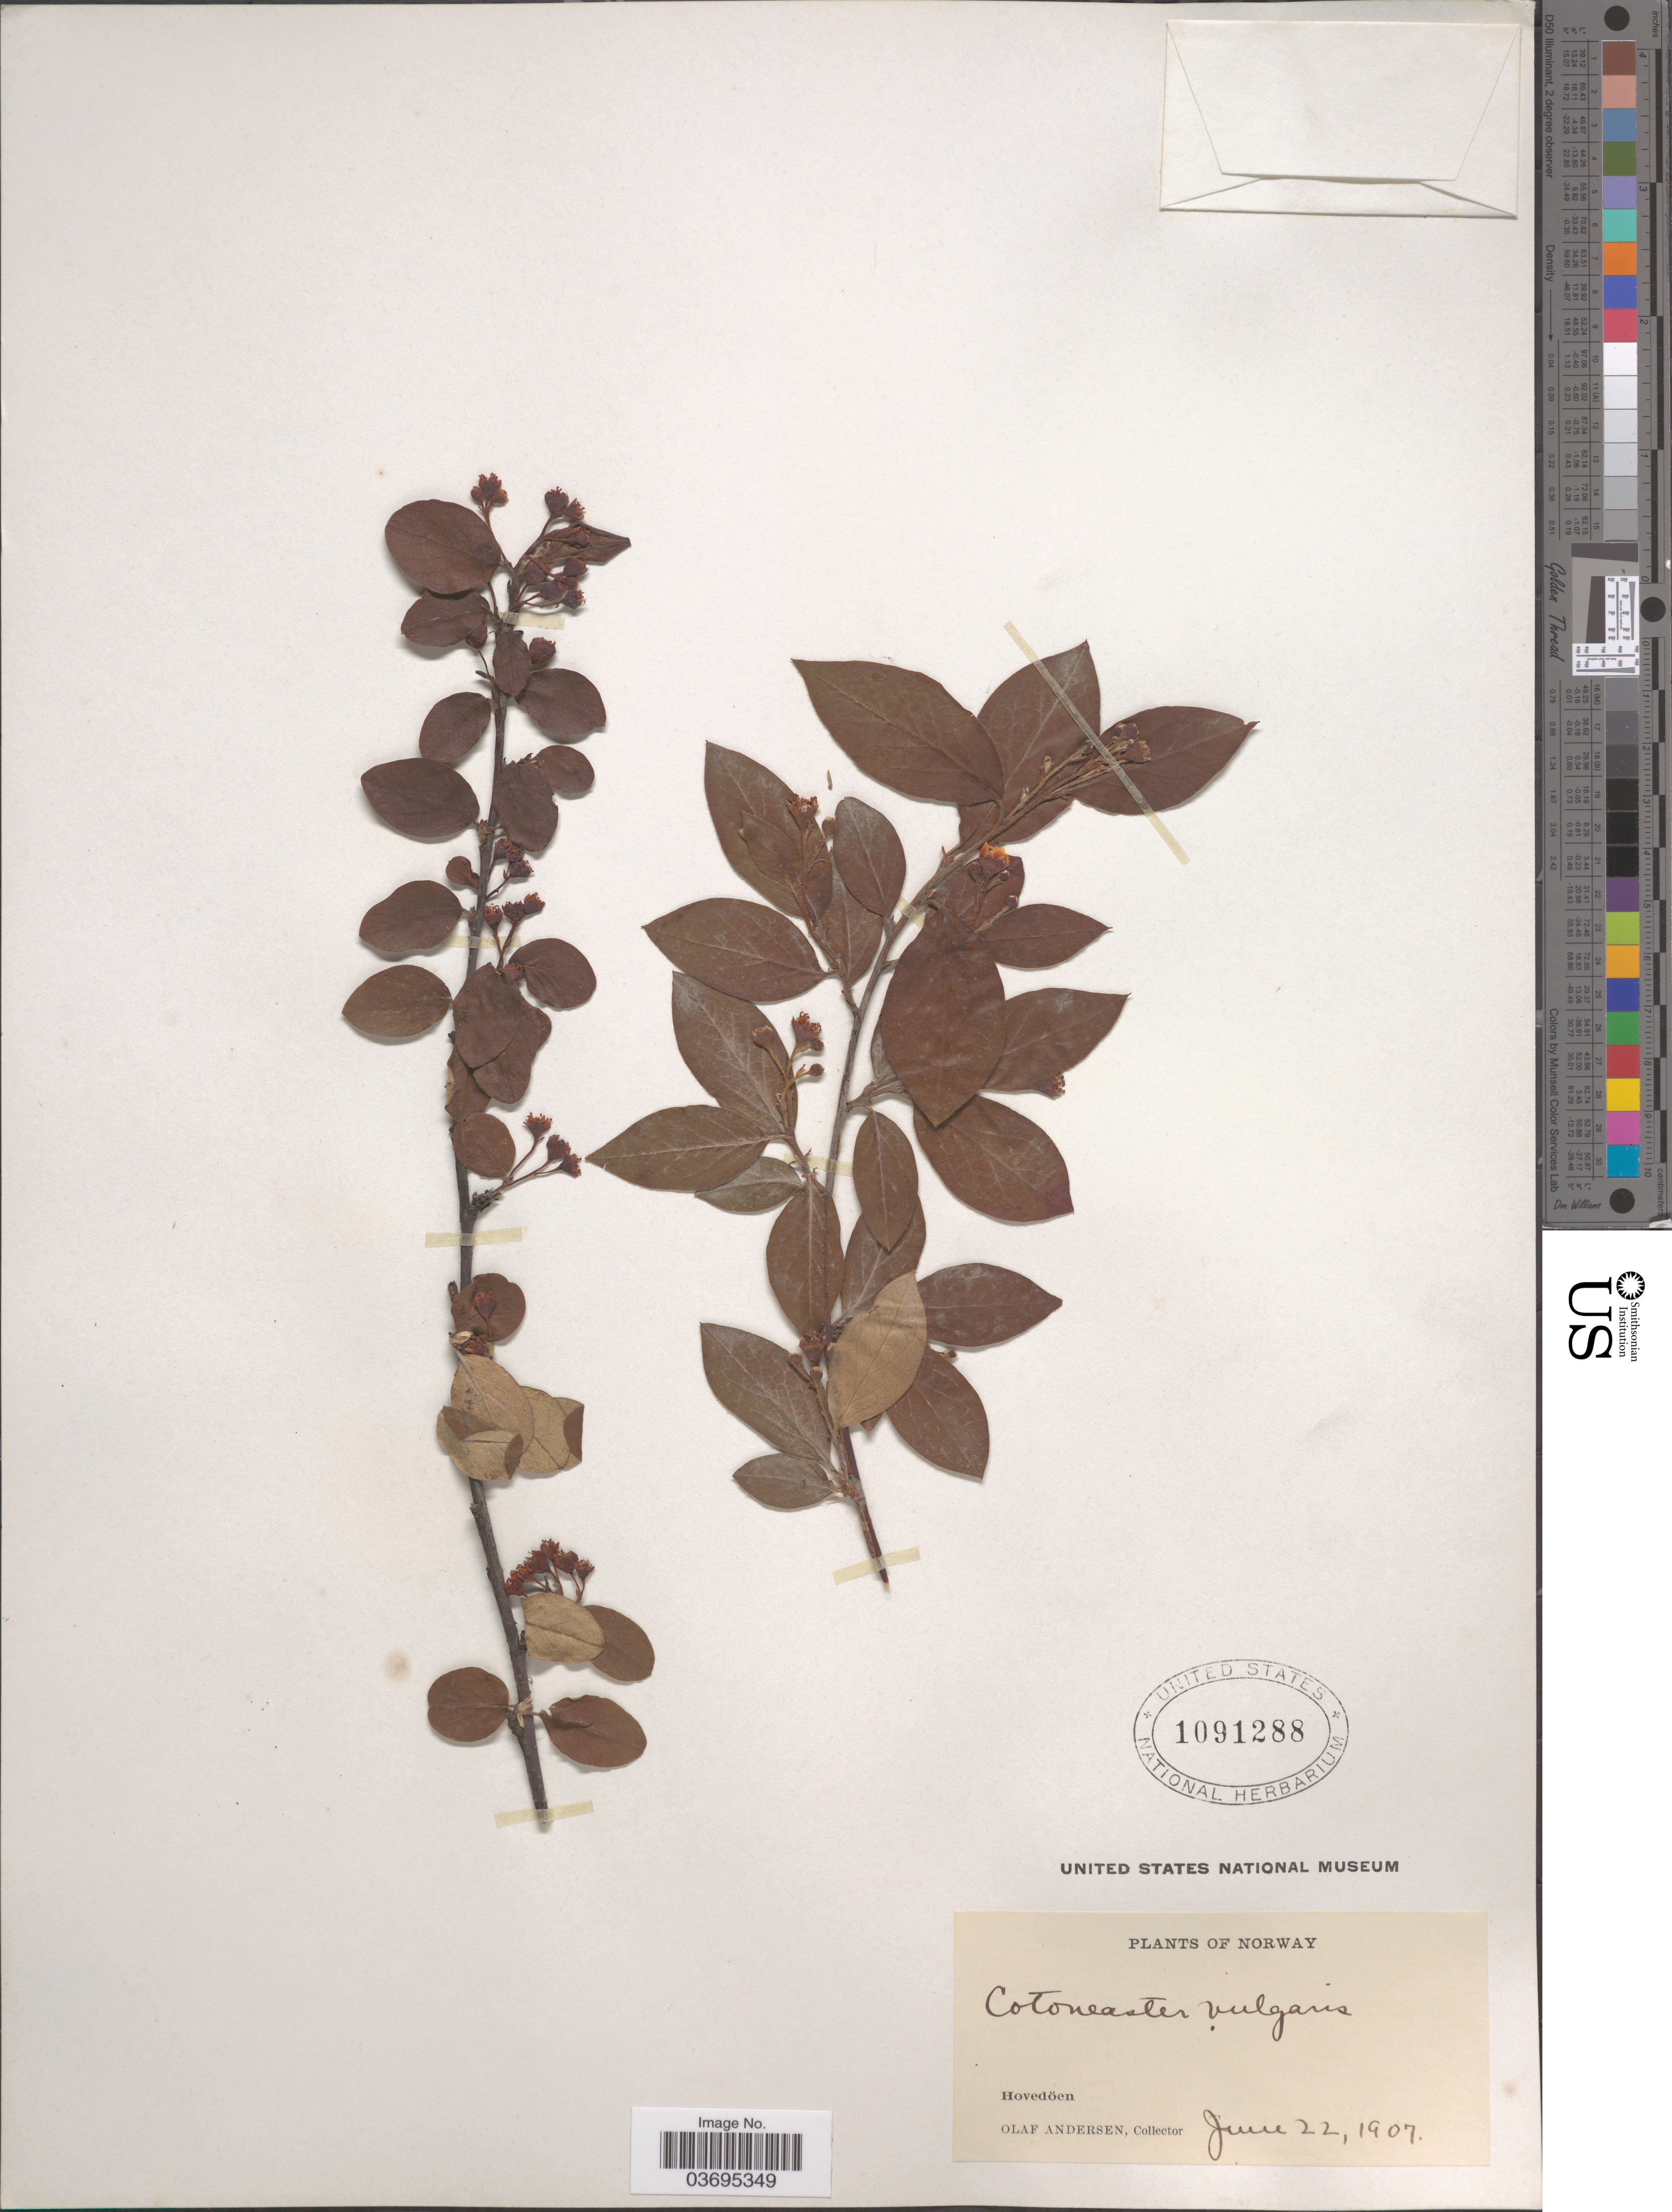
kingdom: Plantae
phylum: Tracheophyta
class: Magnoliopsida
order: Rosales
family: Rosaceae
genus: Cotoneaster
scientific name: Cotoneaster vulgaris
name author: Lindl.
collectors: O. Andersen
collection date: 1907-06-22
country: Norway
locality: Hovedöen.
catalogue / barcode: US 1091288